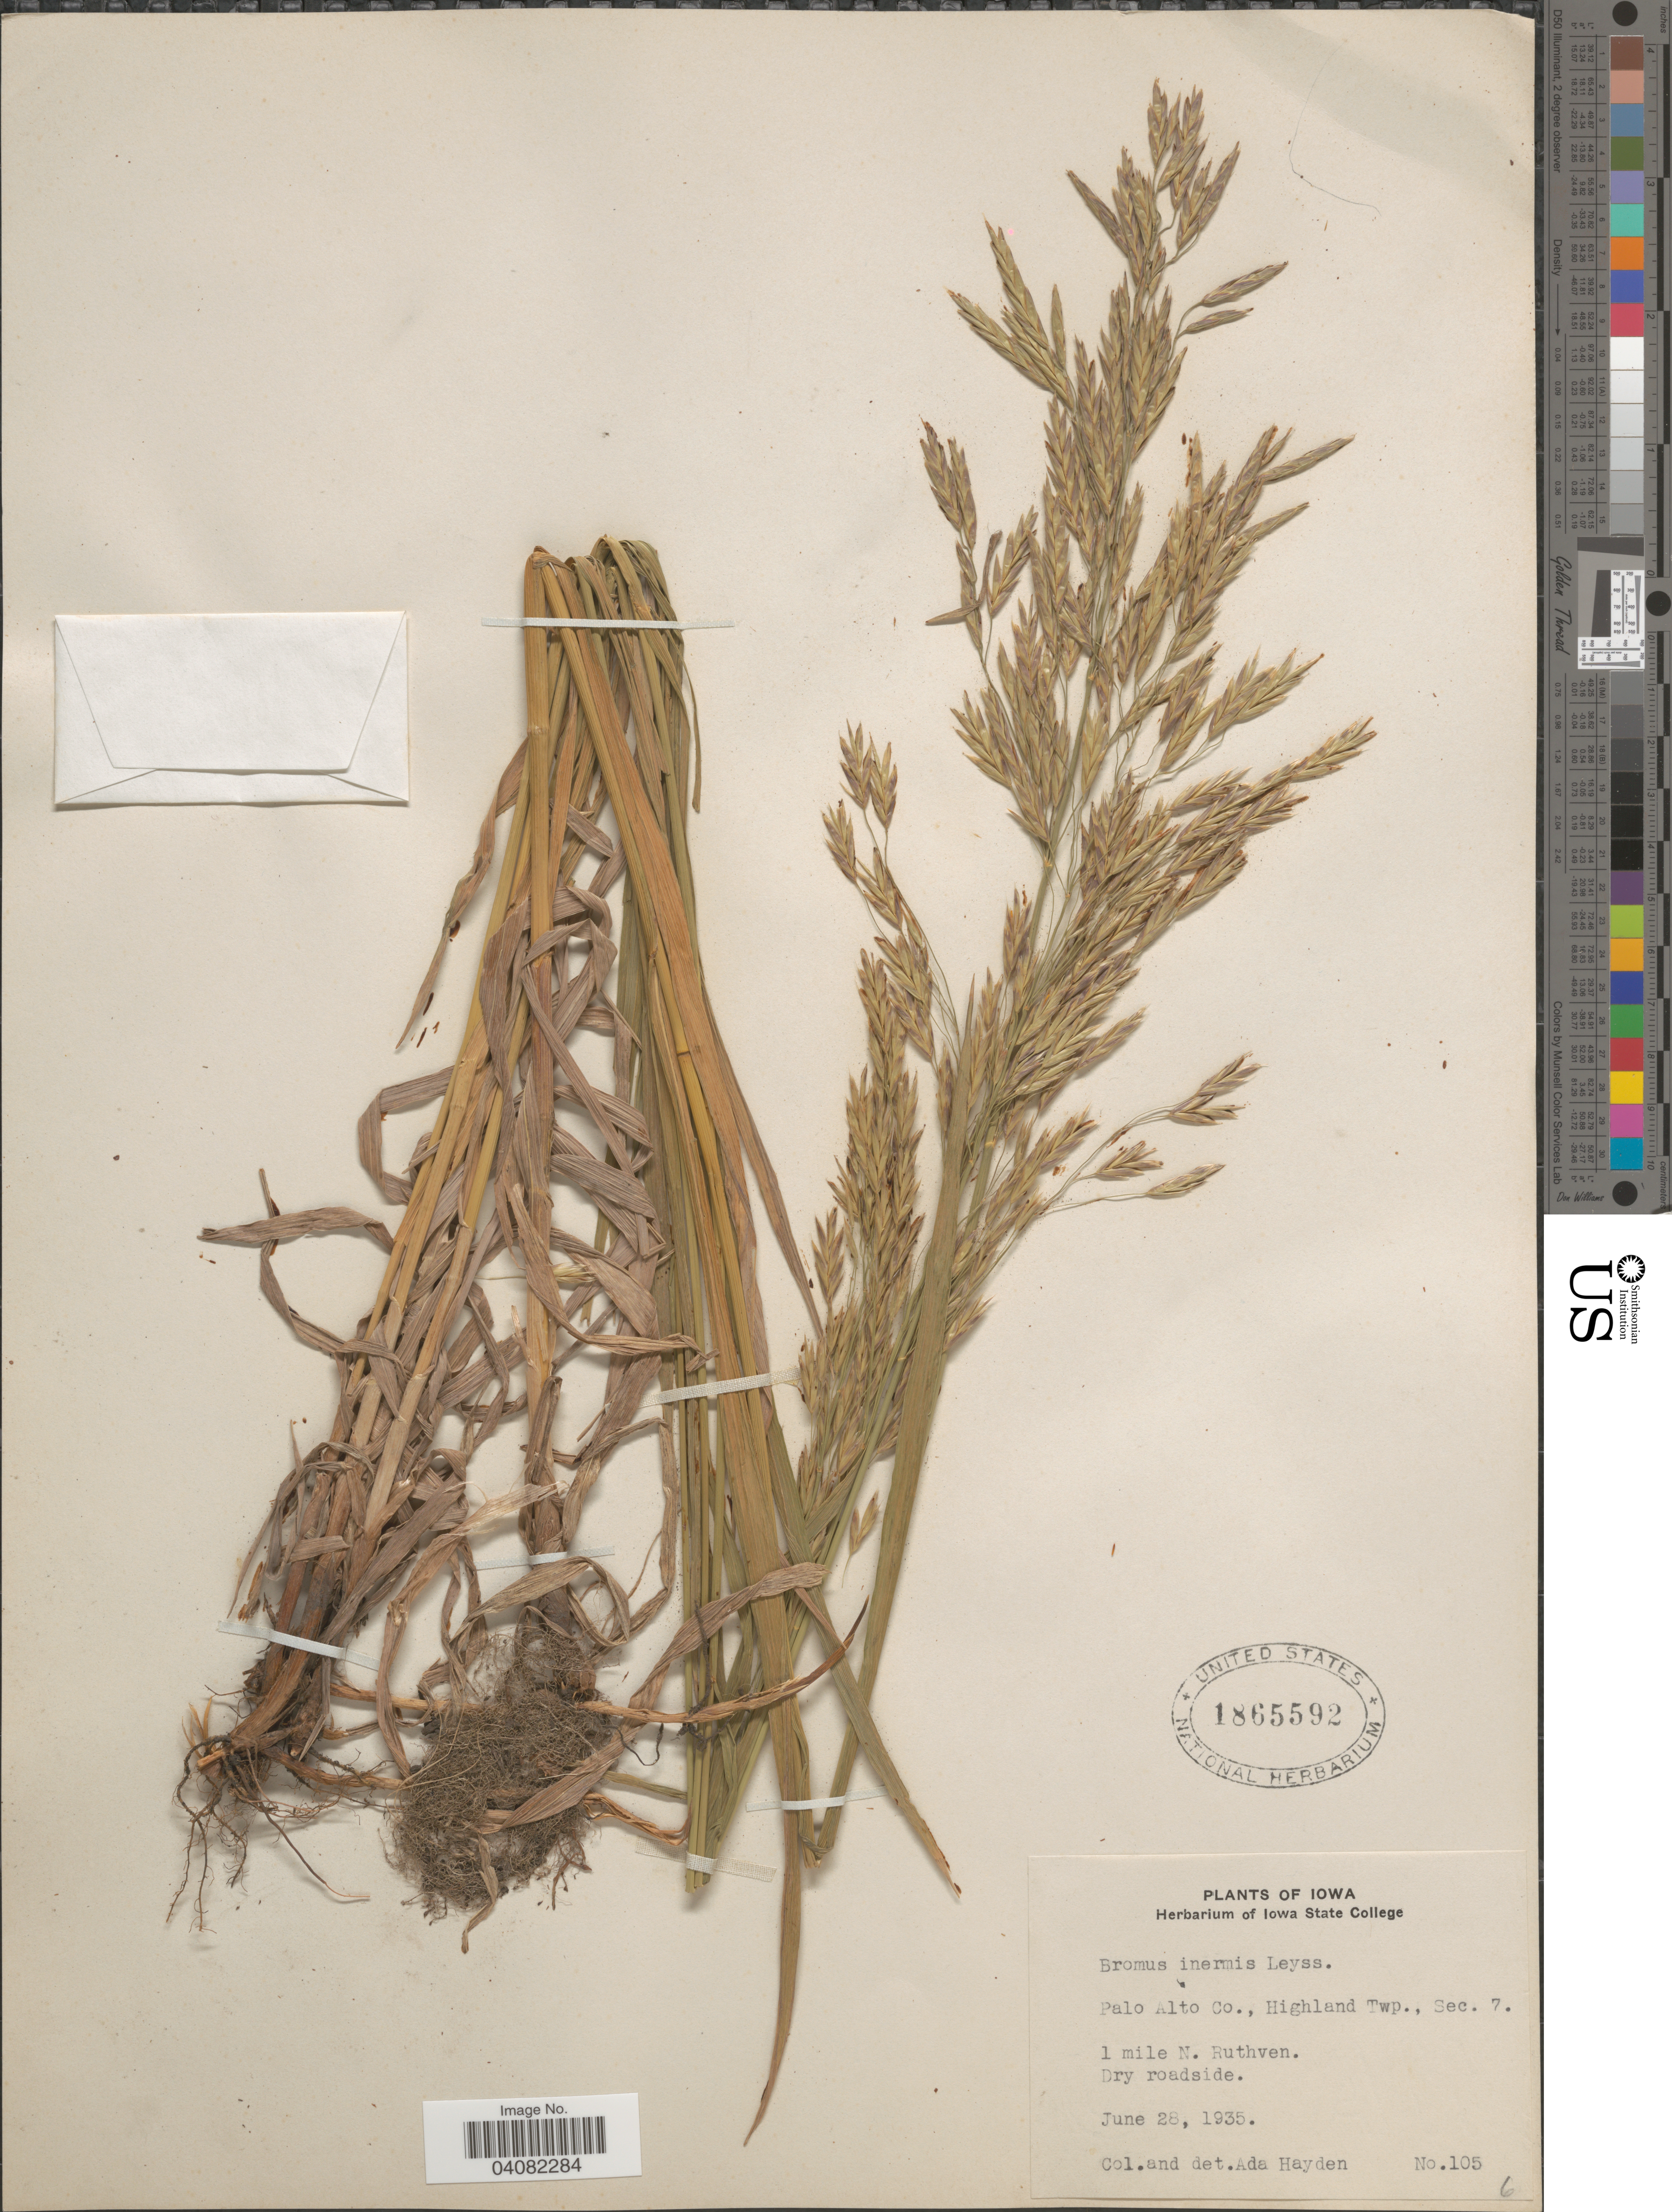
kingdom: Plantae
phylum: Tracheophyta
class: Liliopsida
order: Poales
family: Poaceae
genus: Bromus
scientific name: Bromus inermis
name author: Leyss.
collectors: Ada Hayden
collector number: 105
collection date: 1935-06-28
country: United States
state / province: Iowa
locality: Palo Alto Co., Highland Twp., Sec. 7. 1 mile N. Ruthven.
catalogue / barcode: US 1865592